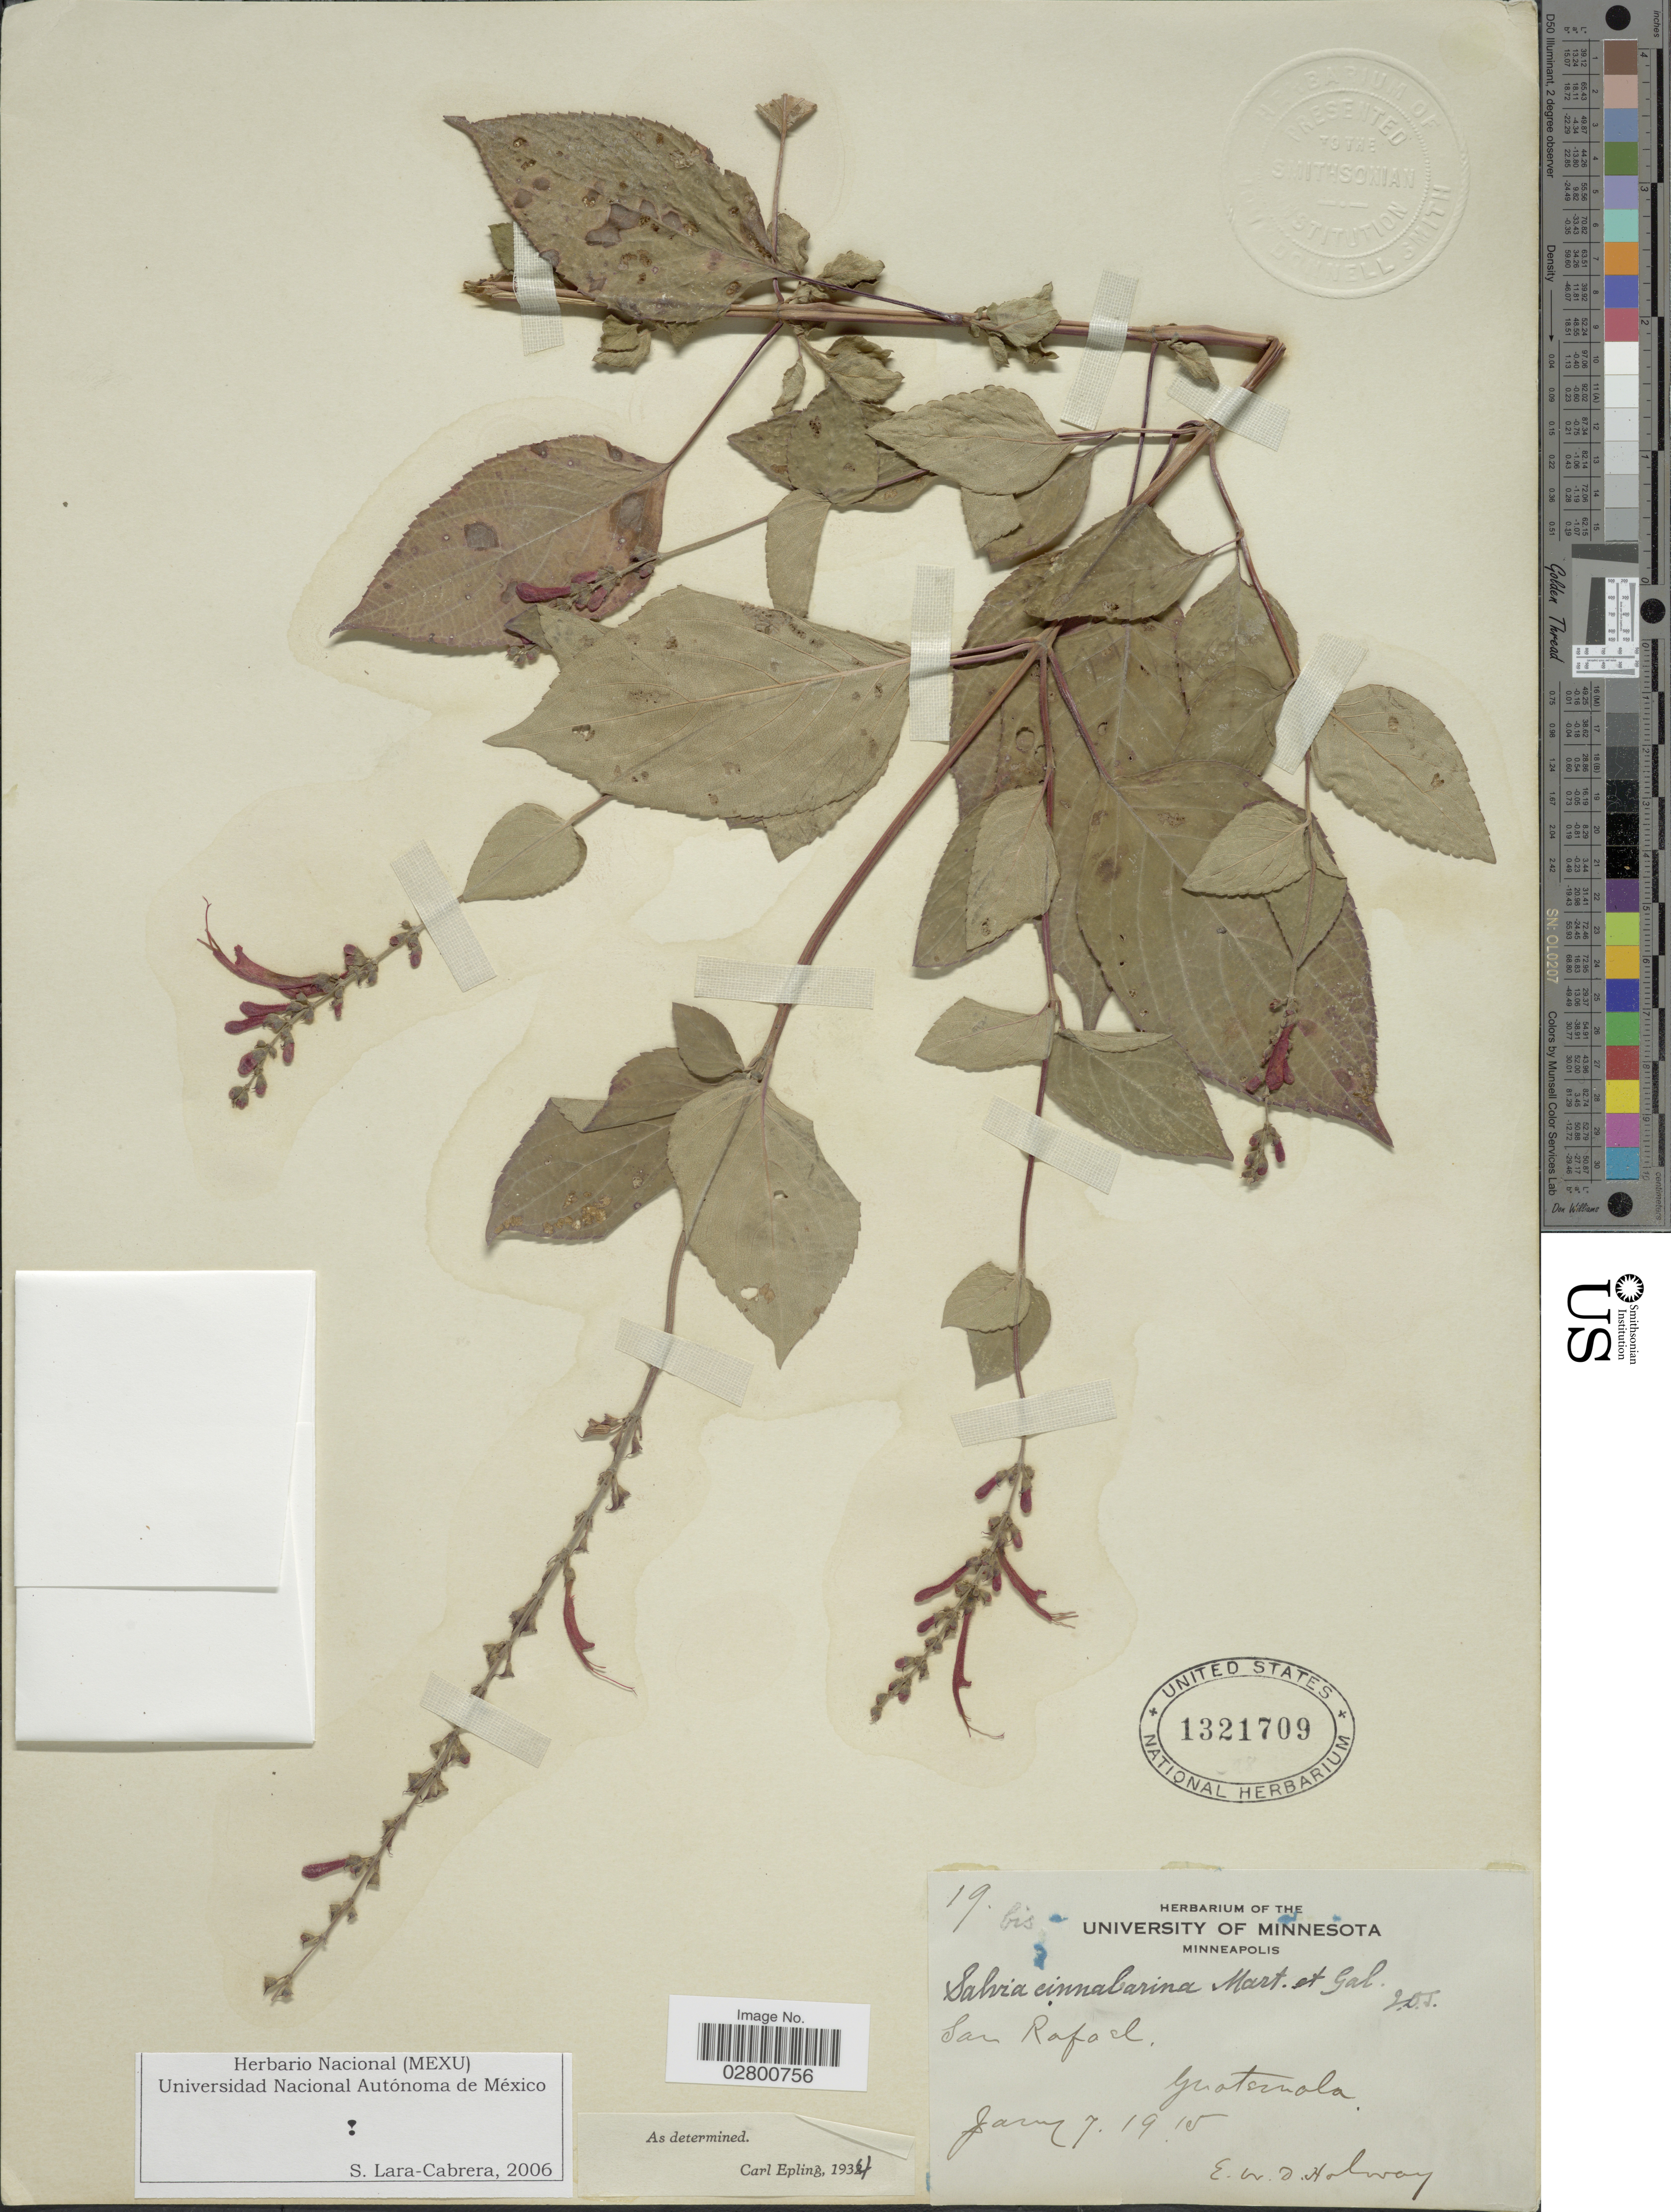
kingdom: Plantae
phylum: Tracheophyta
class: Magnoliopsida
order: Lamiales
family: Lamiaceae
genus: Salvia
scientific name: Salvia cinnabarina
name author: M. Martens & Galeotti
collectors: E. W. D. Holway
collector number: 19bis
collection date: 1915-01-07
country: Guatemala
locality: San Rafael.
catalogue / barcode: US 1321709